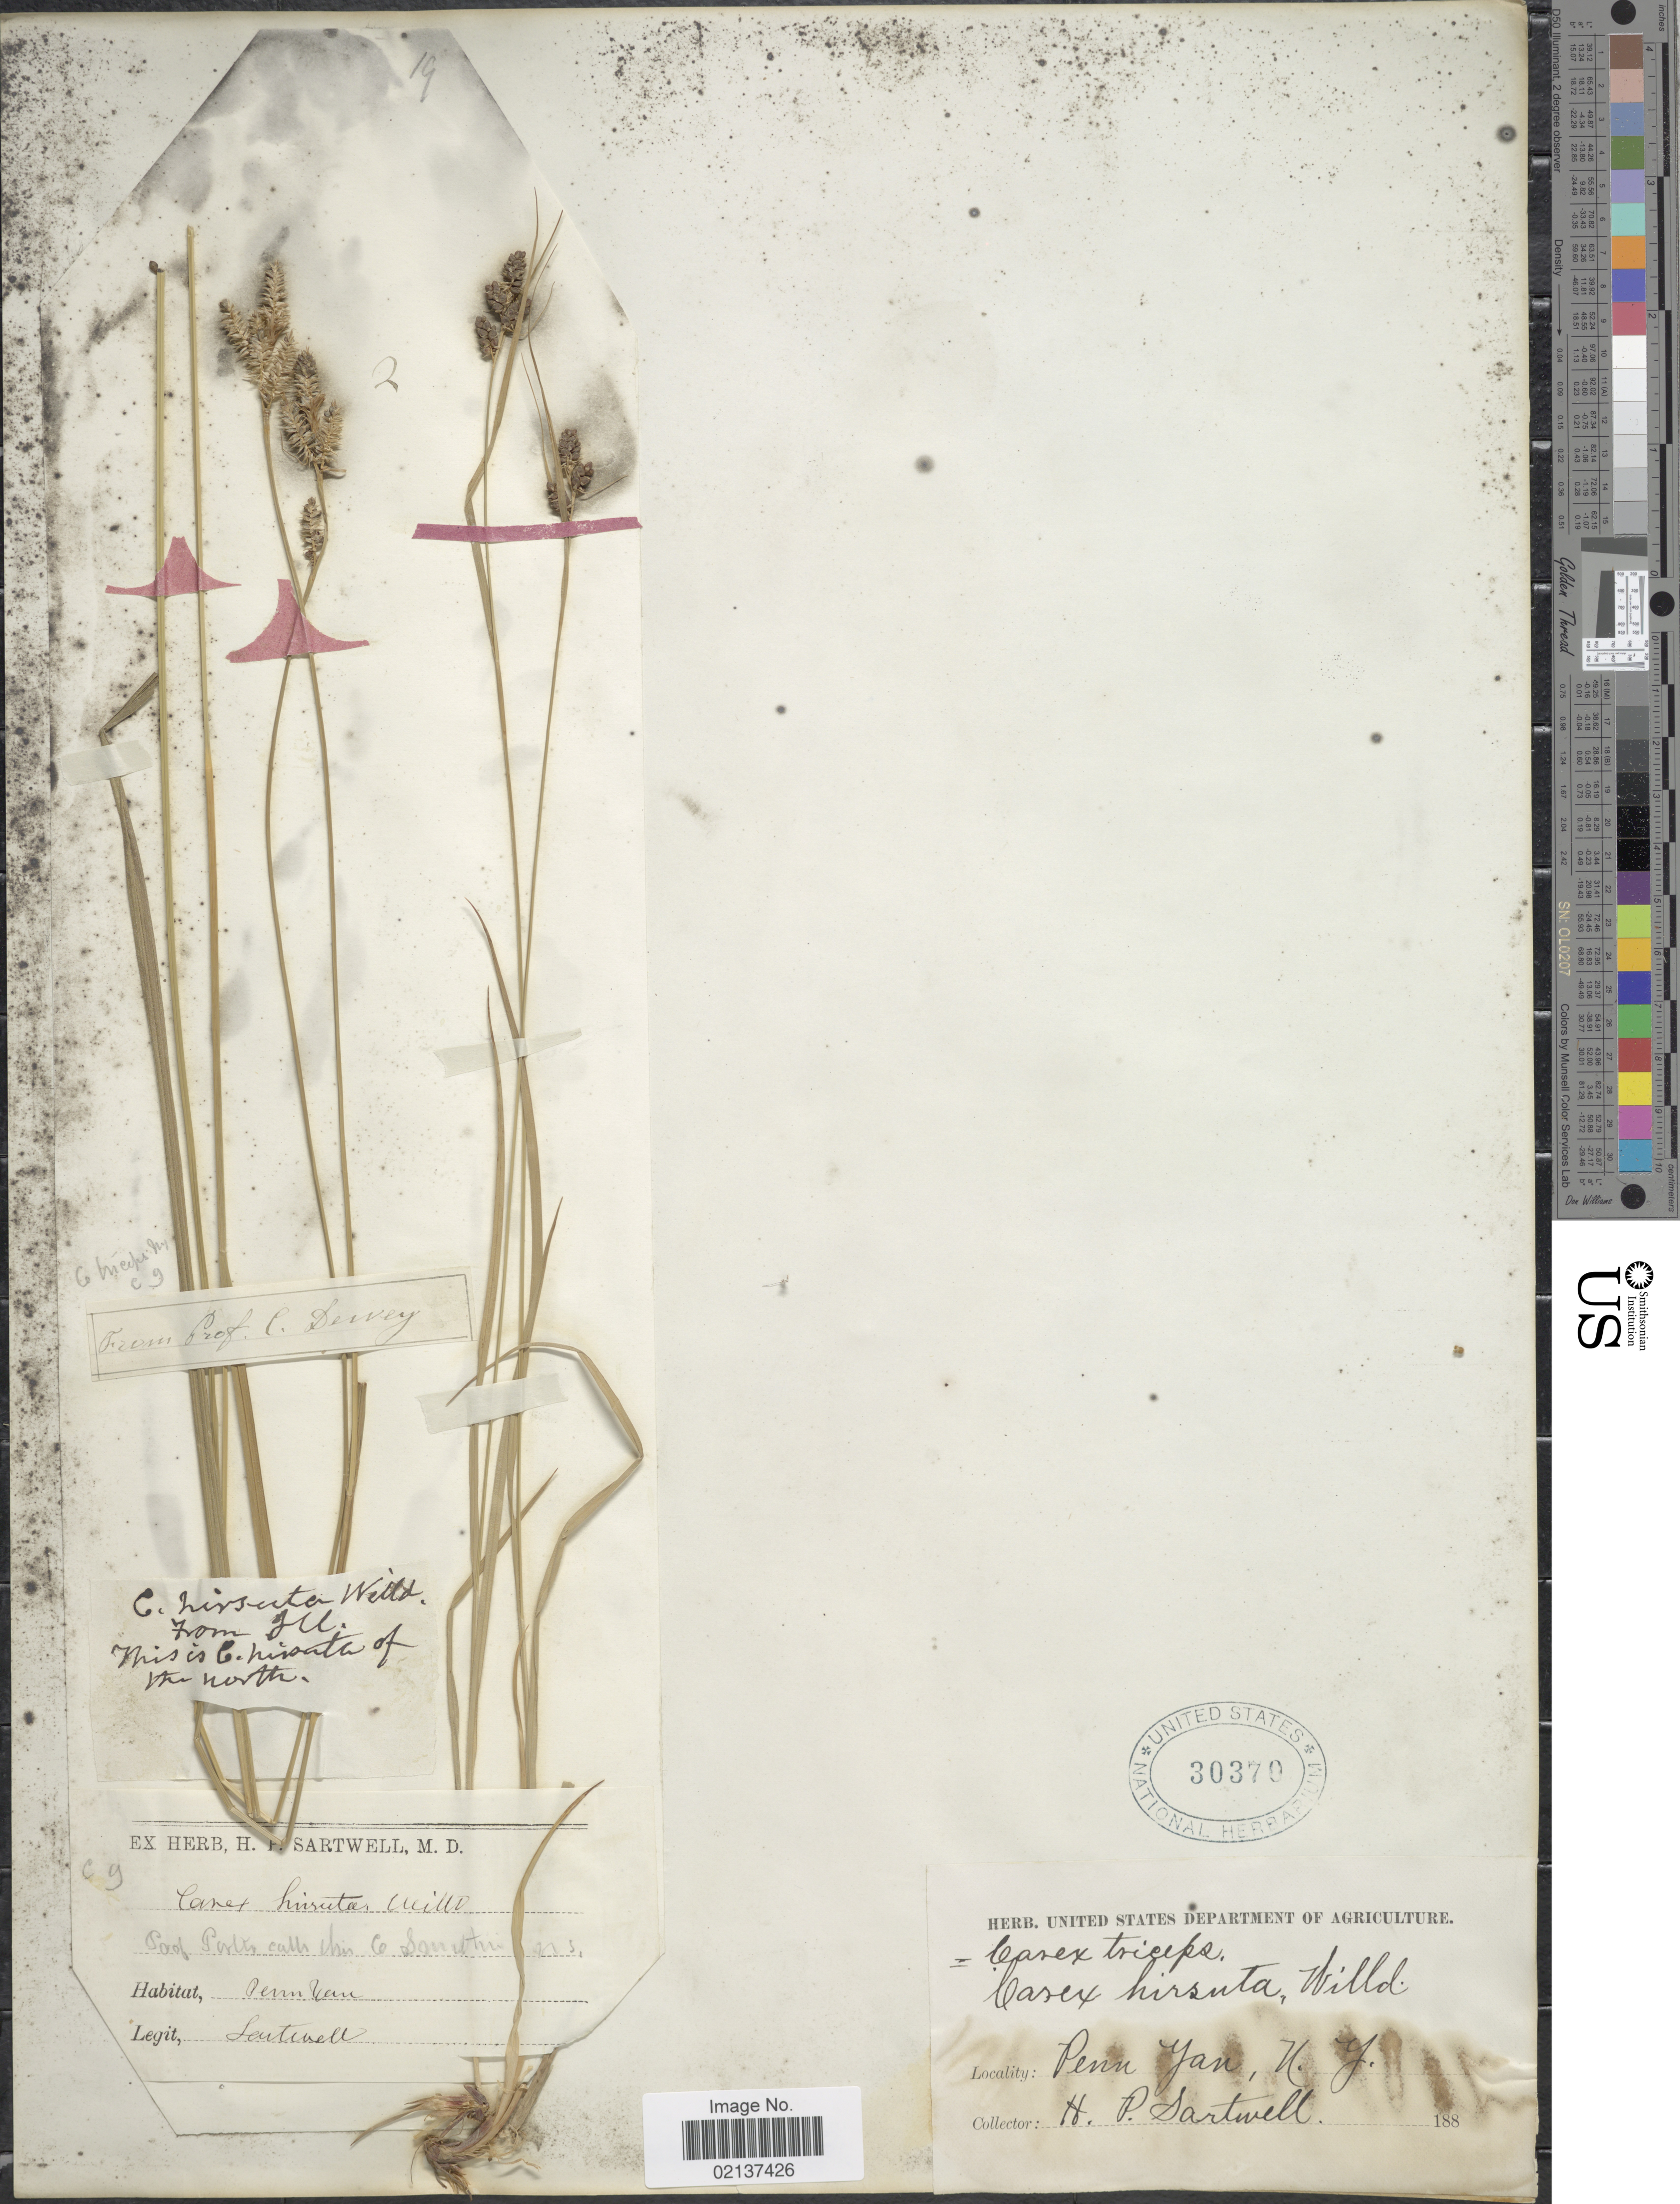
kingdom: Plantae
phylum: Tracheophyta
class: Liliopsida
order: Poales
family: Cyperaceae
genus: Carex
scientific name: Carex hirsutella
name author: Mack.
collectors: H. P. Sartwell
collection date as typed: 188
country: United States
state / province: New York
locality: Penn Yan, N.Y.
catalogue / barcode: US 30370